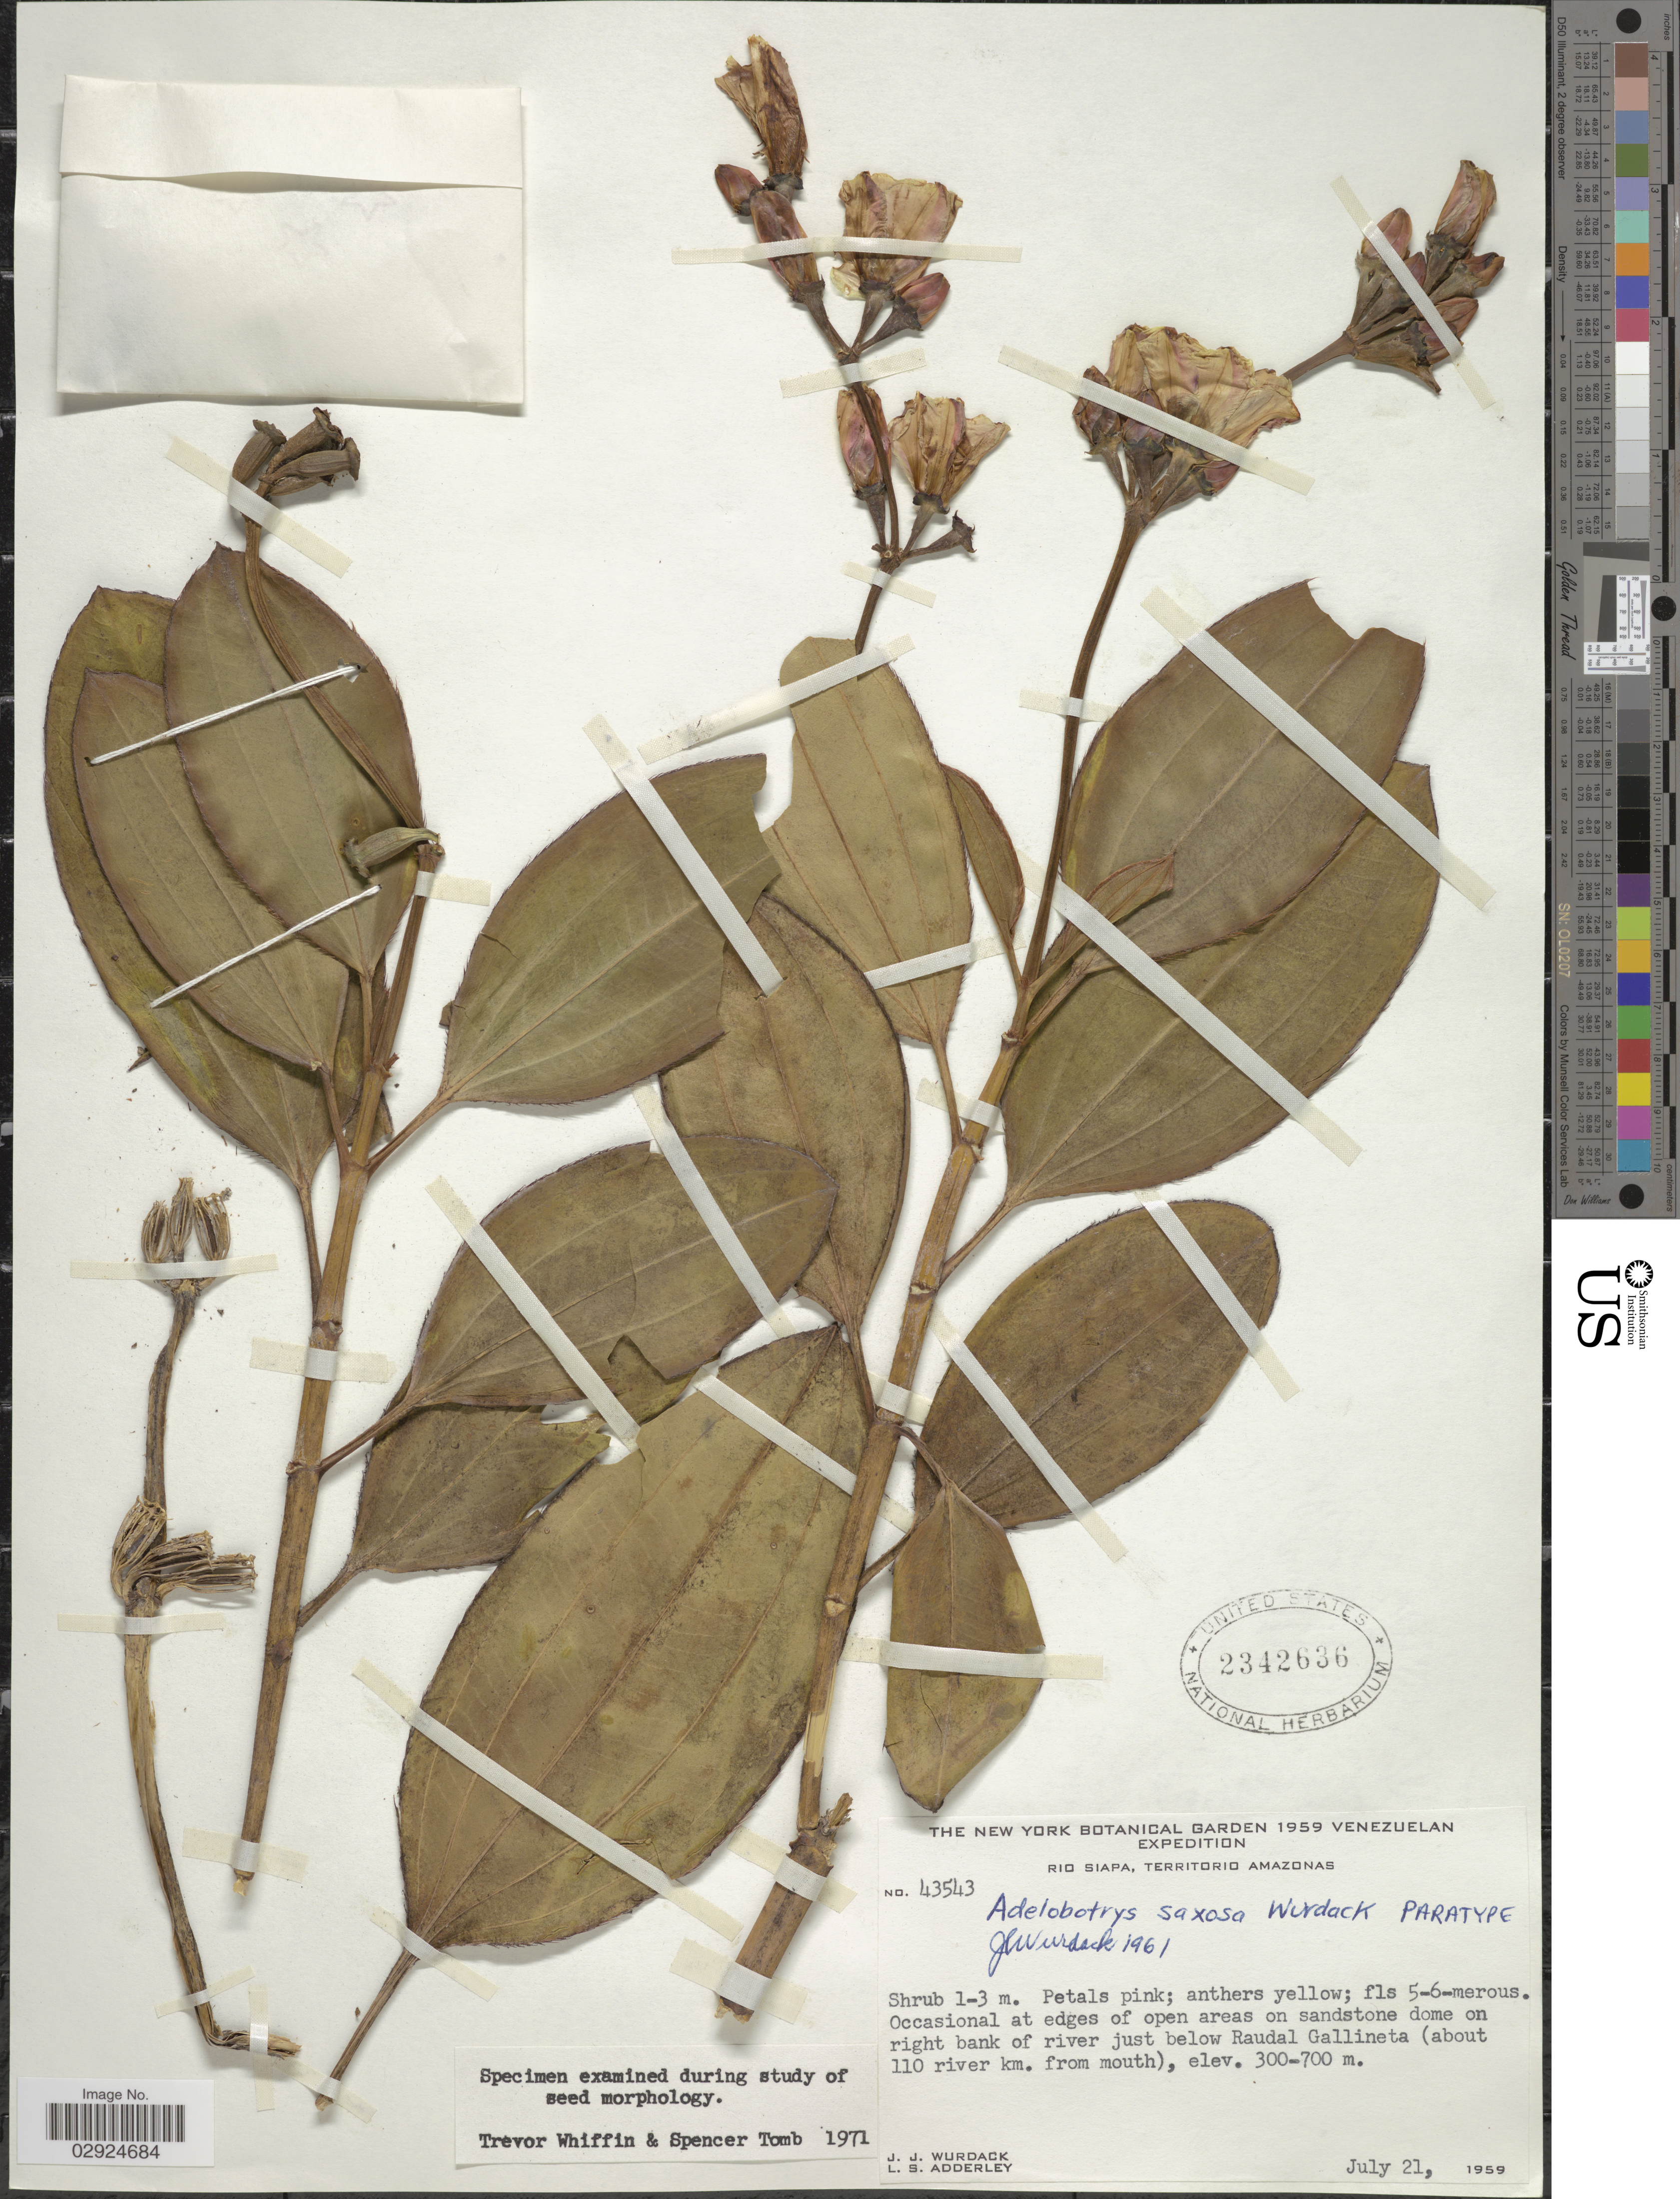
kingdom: Plantae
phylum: Tracheophyta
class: Magnoliopsida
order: Myrtales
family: Melastomataceae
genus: Adelobotrys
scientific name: Adelobotrys saxosus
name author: Wurdack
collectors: J. J. Wurdack & L. S. Adderley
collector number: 43543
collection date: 1959-07-21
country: Venezuela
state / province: Amazonas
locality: Rio Siapa, Territorio Amazonas. Occasional at edges of open areas on sandstone dome on right bank of river just below Raudal Gallineta (about 110 river km. from mouth).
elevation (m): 300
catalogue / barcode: US 2342636